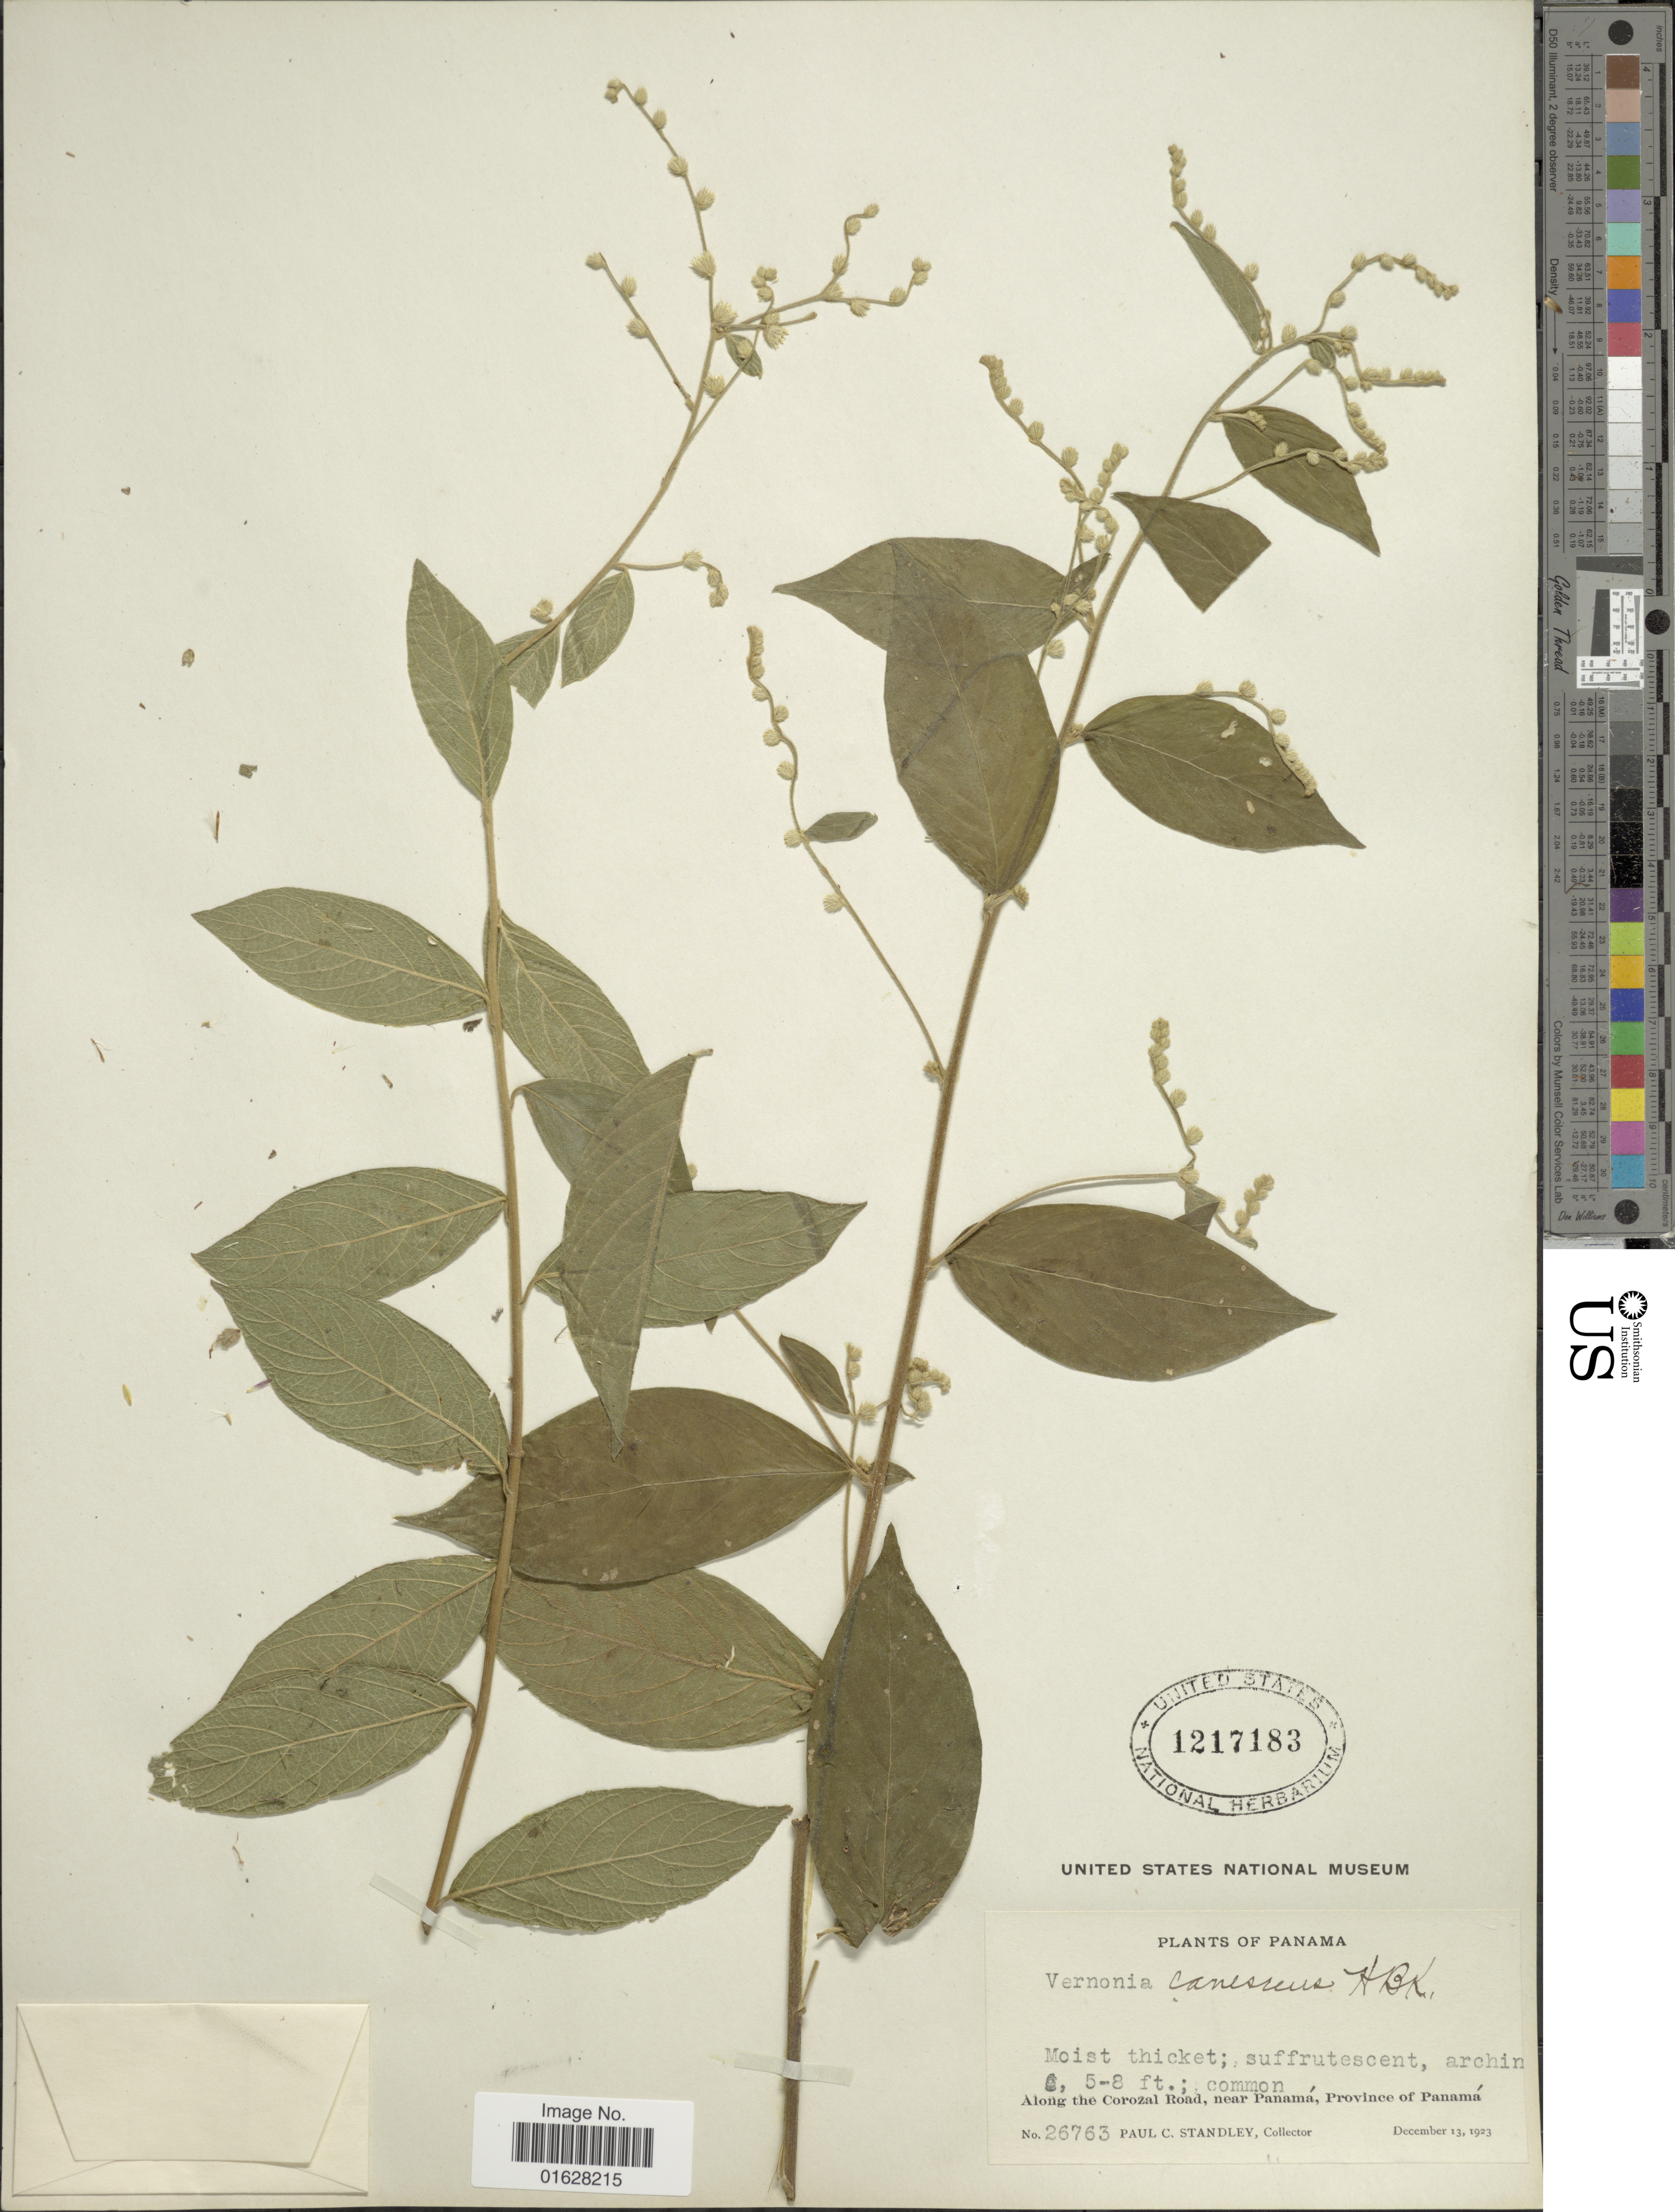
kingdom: Plantae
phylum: Tracheophyta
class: Magnoliopsida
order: Asterales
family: Asteraceae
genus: Lepidaploa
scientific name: Lepidaploa canescens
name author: (Kunth) H. Rob.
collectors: P. C. Standley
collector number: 26763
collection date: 1923-12-13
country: Panama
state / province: Panamá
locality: Along the Corozal Road, near Panama, Province of Panama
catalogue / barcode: US 1217183